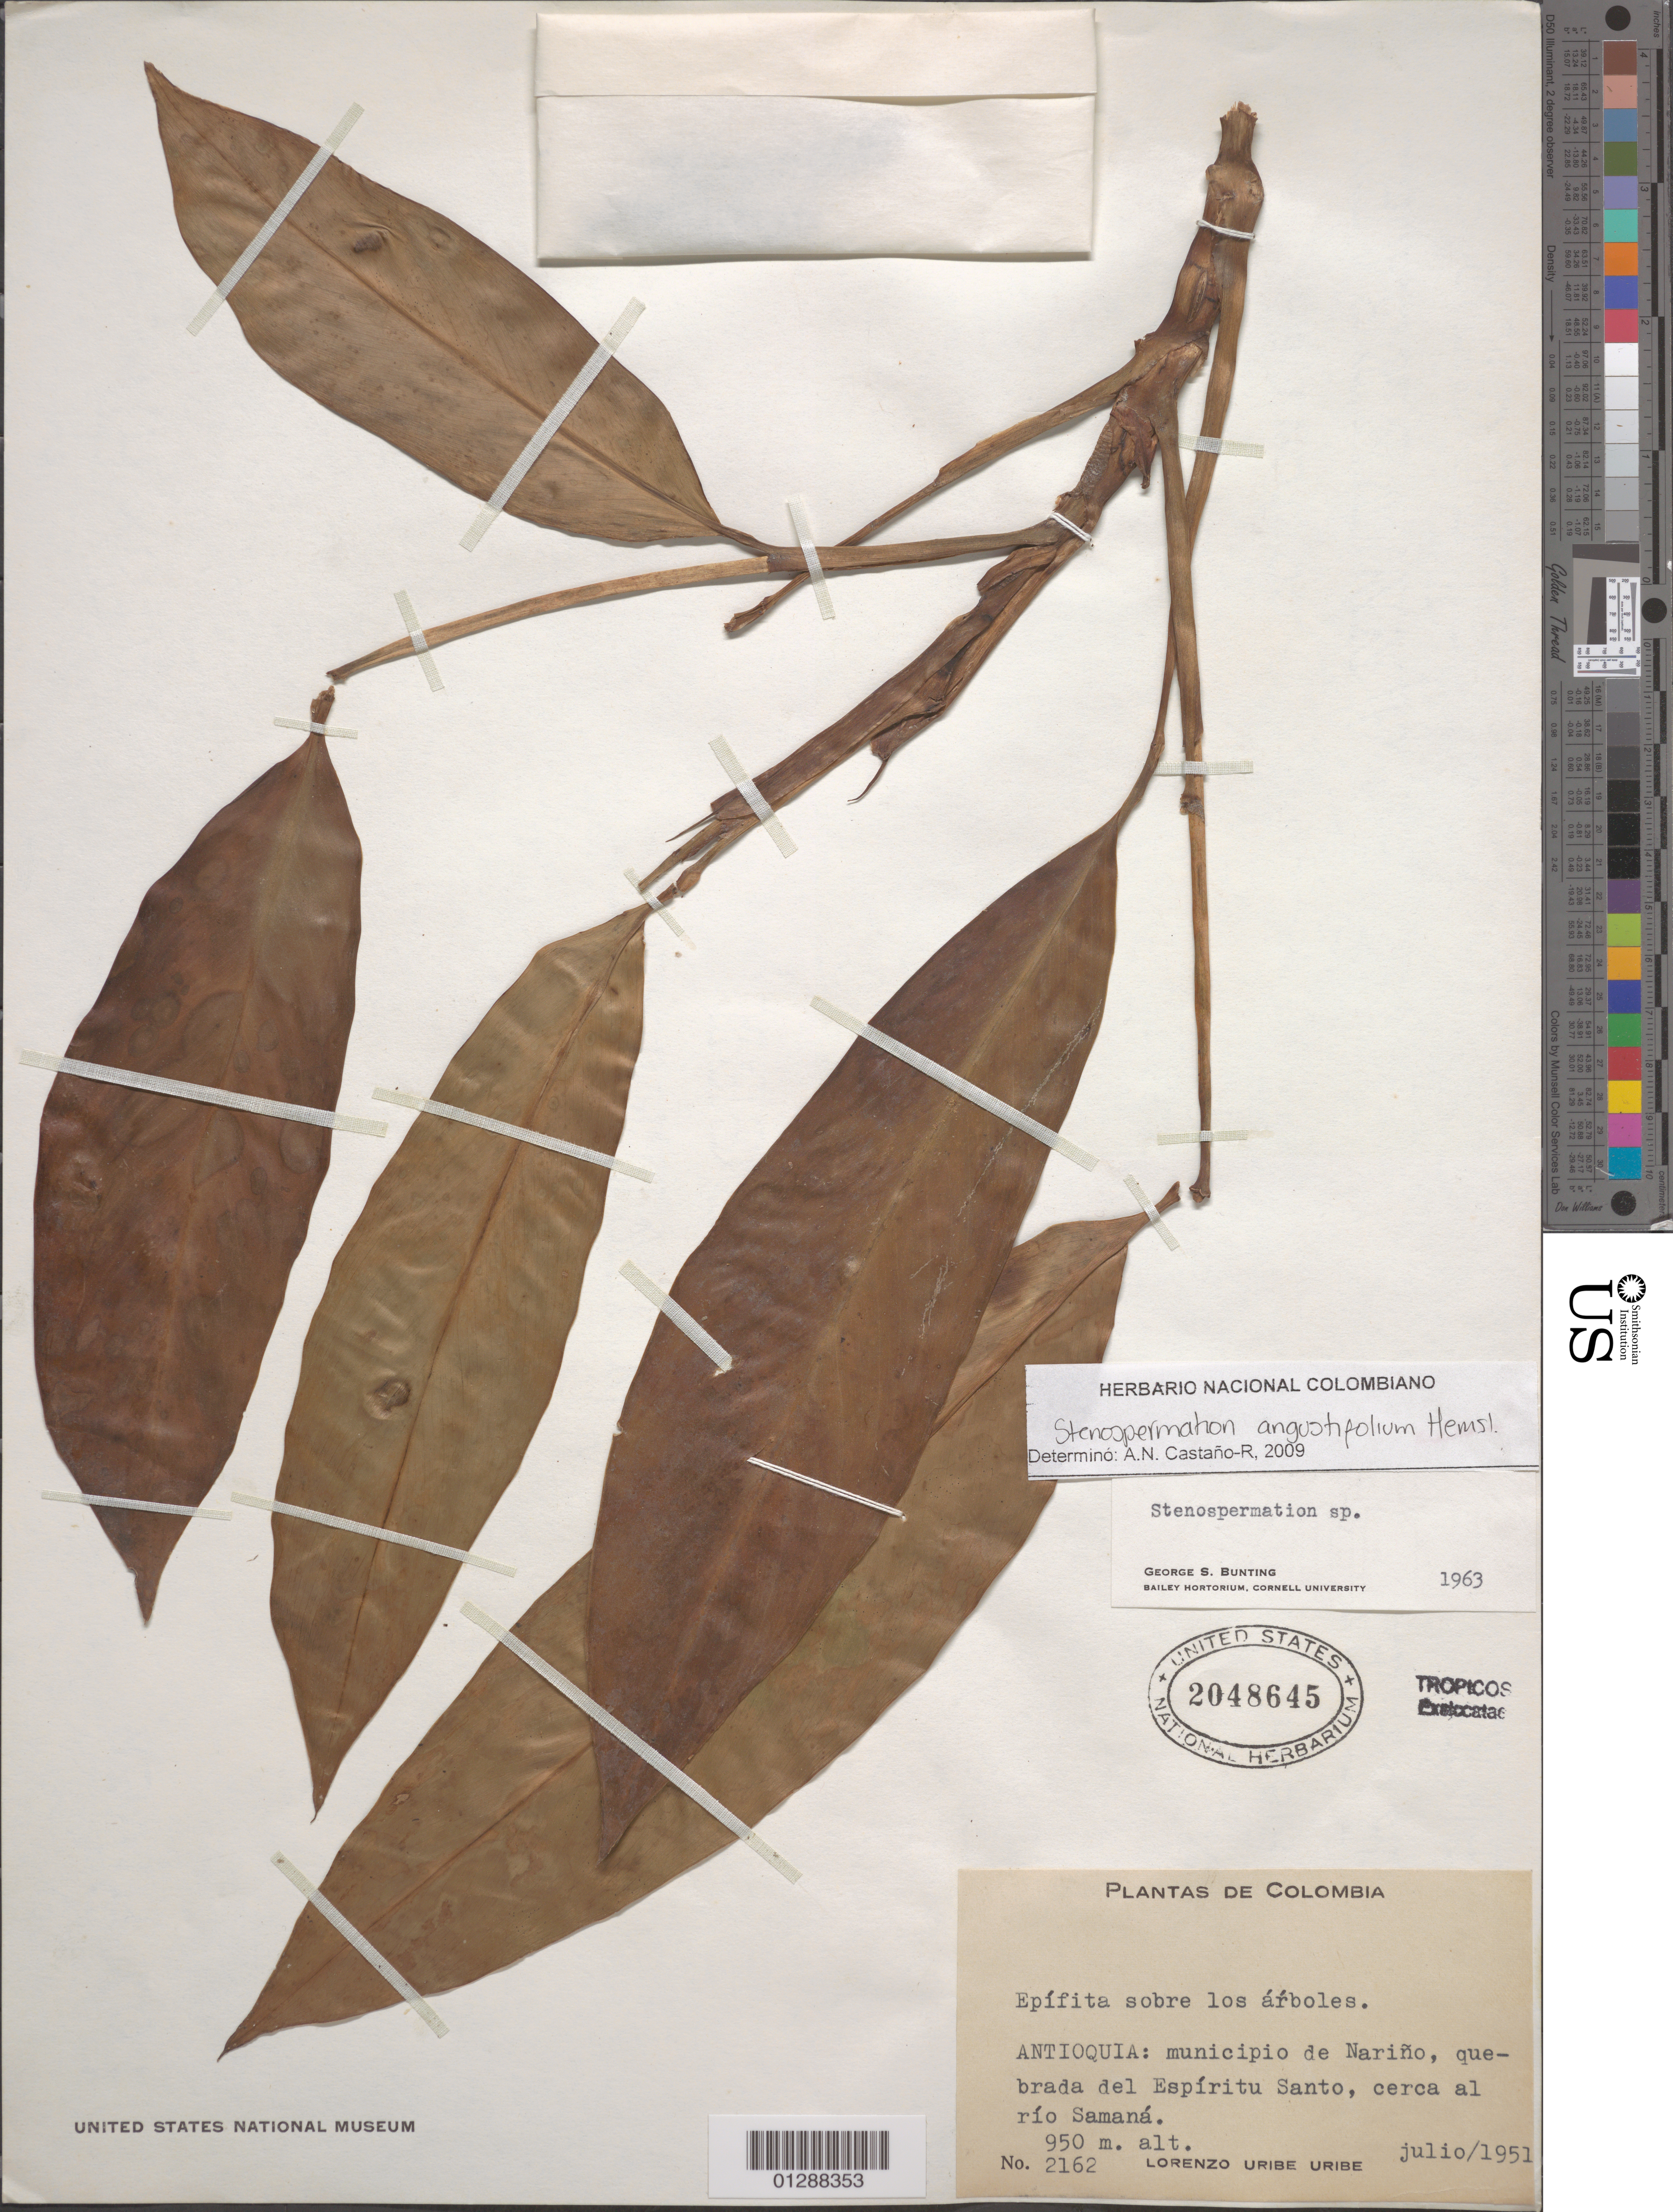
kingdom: Plantae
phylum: Tracheophyta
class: Liliopsida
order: Alismatales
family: Araceae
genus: Stenospermation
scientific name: Stenospermation angustifolium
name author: Hemsl.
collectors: L. Uribe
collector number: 2162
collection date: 1951-07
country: Colombia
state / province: Antioquia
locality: Municipio de Nariño, quebrada del Espíritu Santo, cerca al río Samaná.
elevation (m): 950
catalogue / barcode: US 2048645